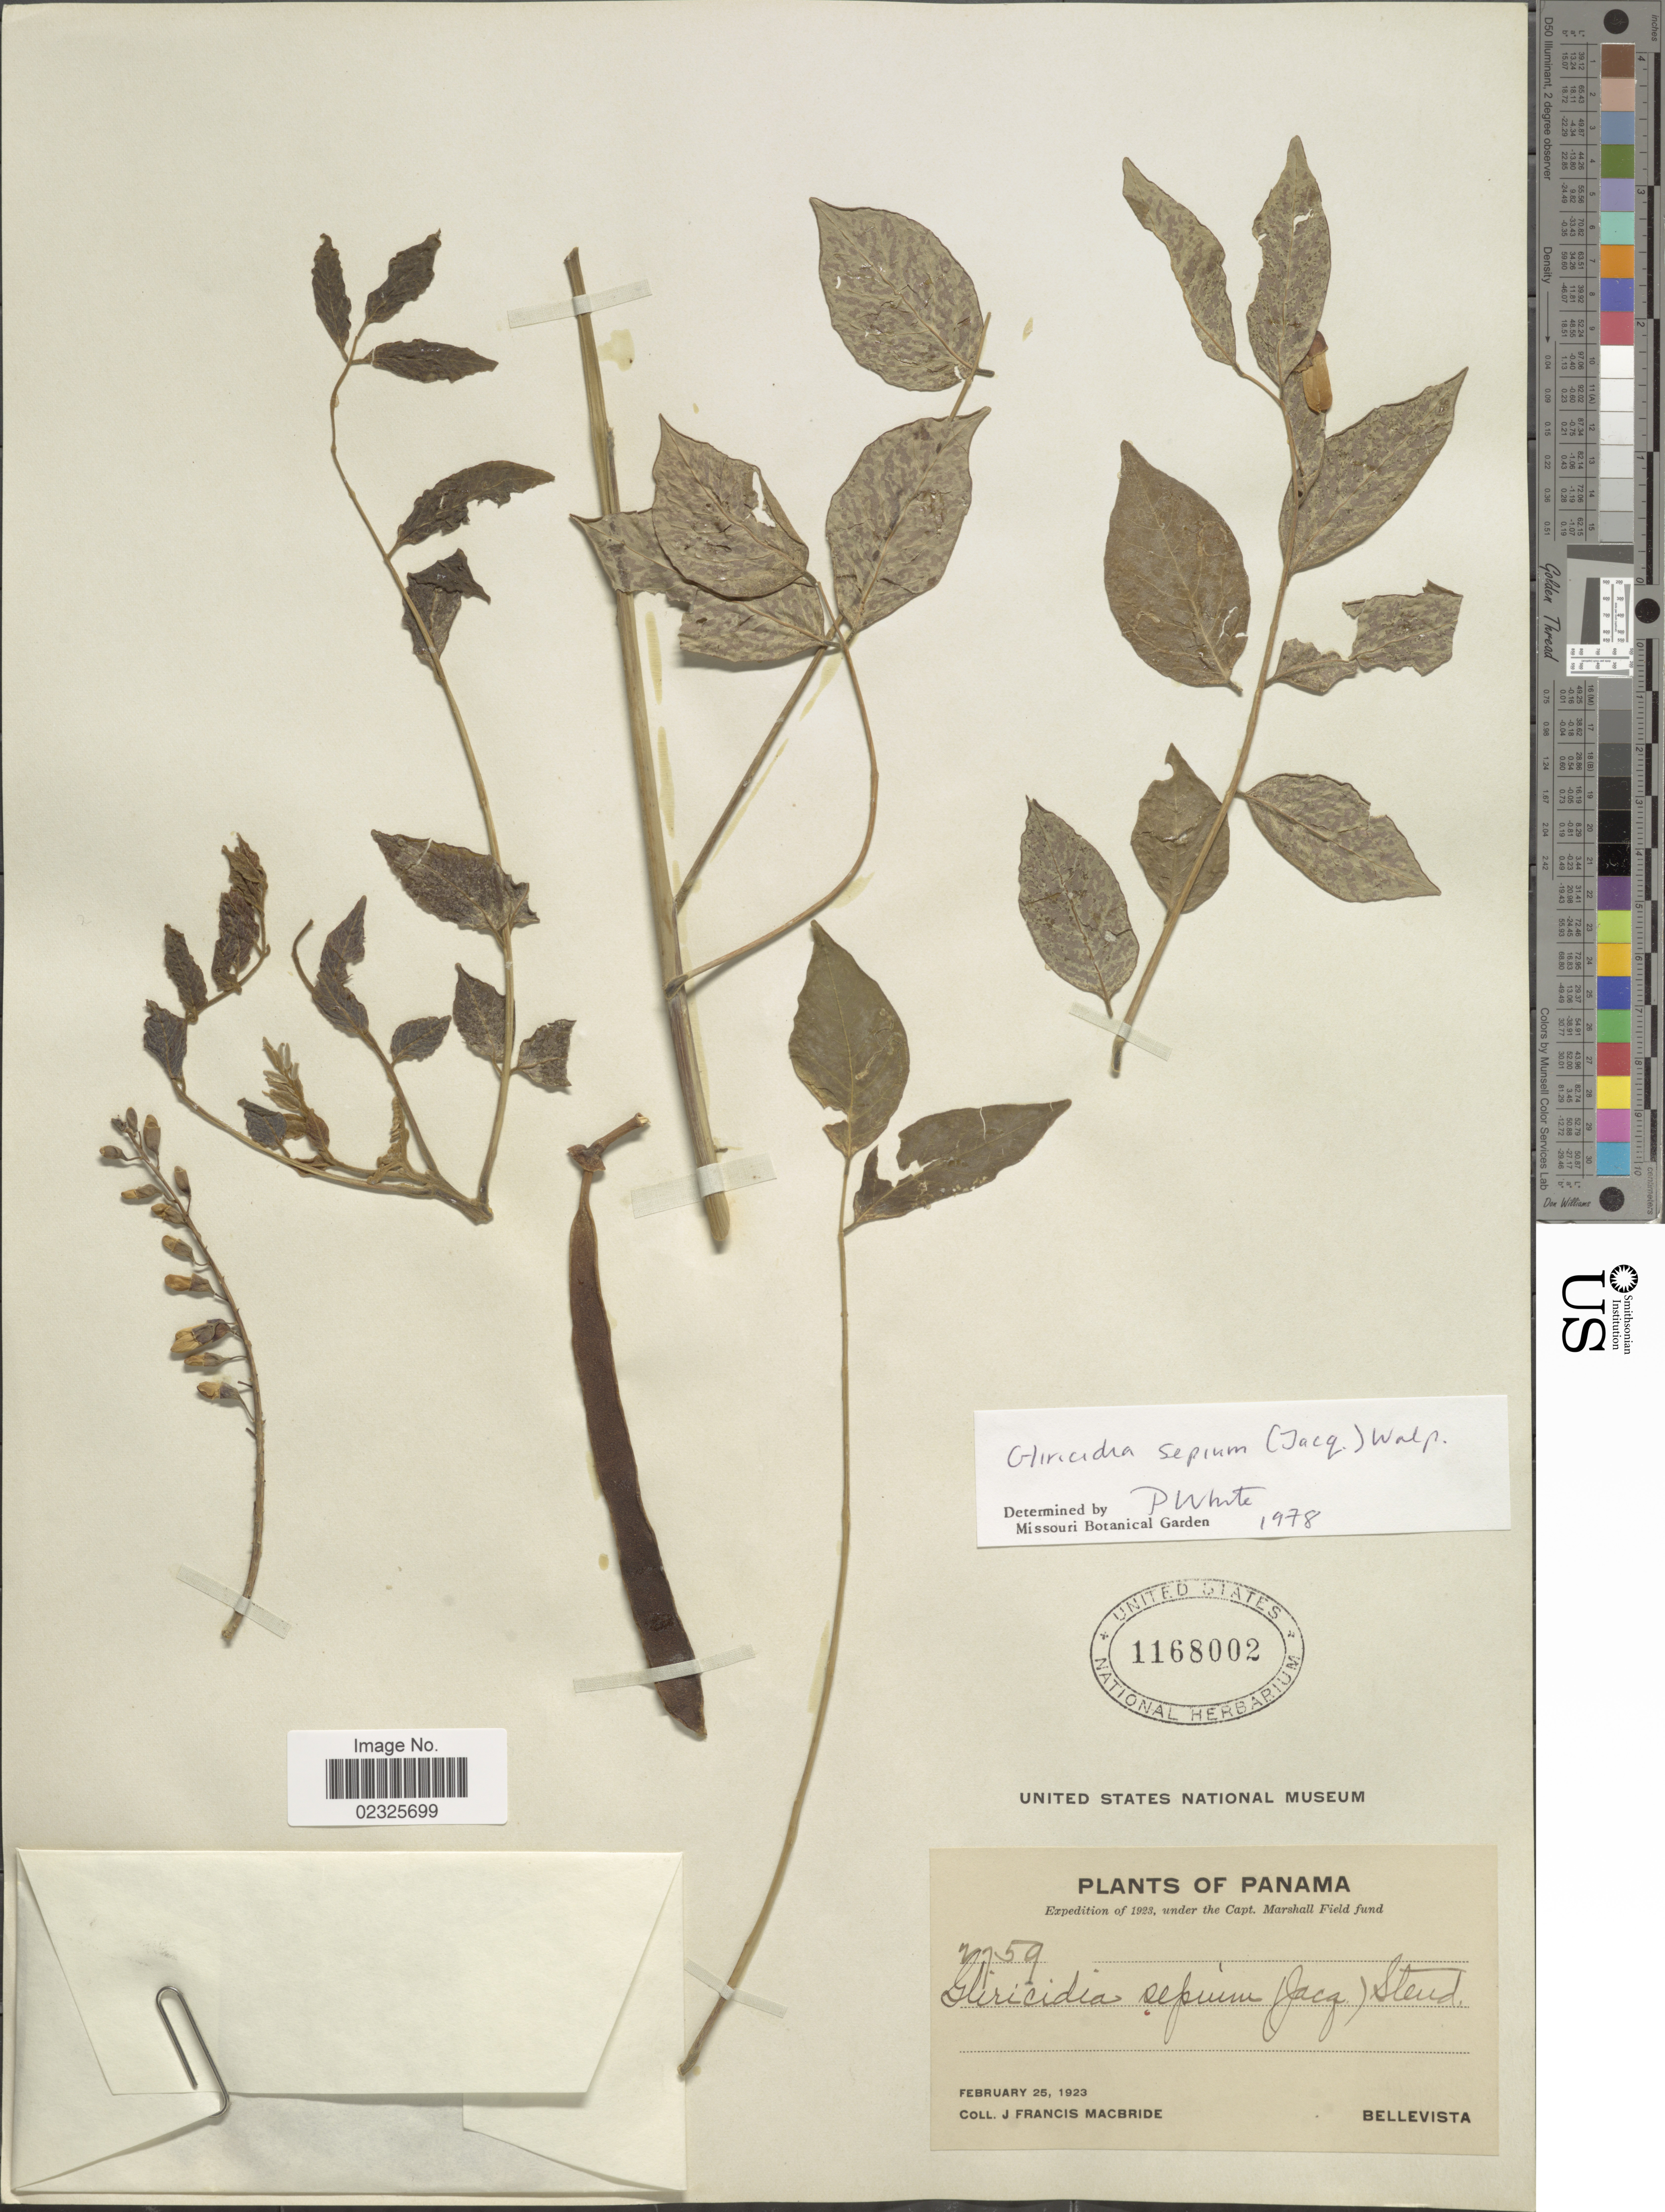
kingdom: Plantae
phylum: Tracheophyta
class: Magnoliopsida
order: Fabales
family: Fabaceae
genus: Gliricidia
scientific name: Gliricidia sepium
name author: (Jacq.) Kunth ex Walp.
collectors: J. F. Macbride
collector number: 2759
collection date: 1923-02-25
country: Panama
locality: Bellevista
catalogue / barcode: US 1168002